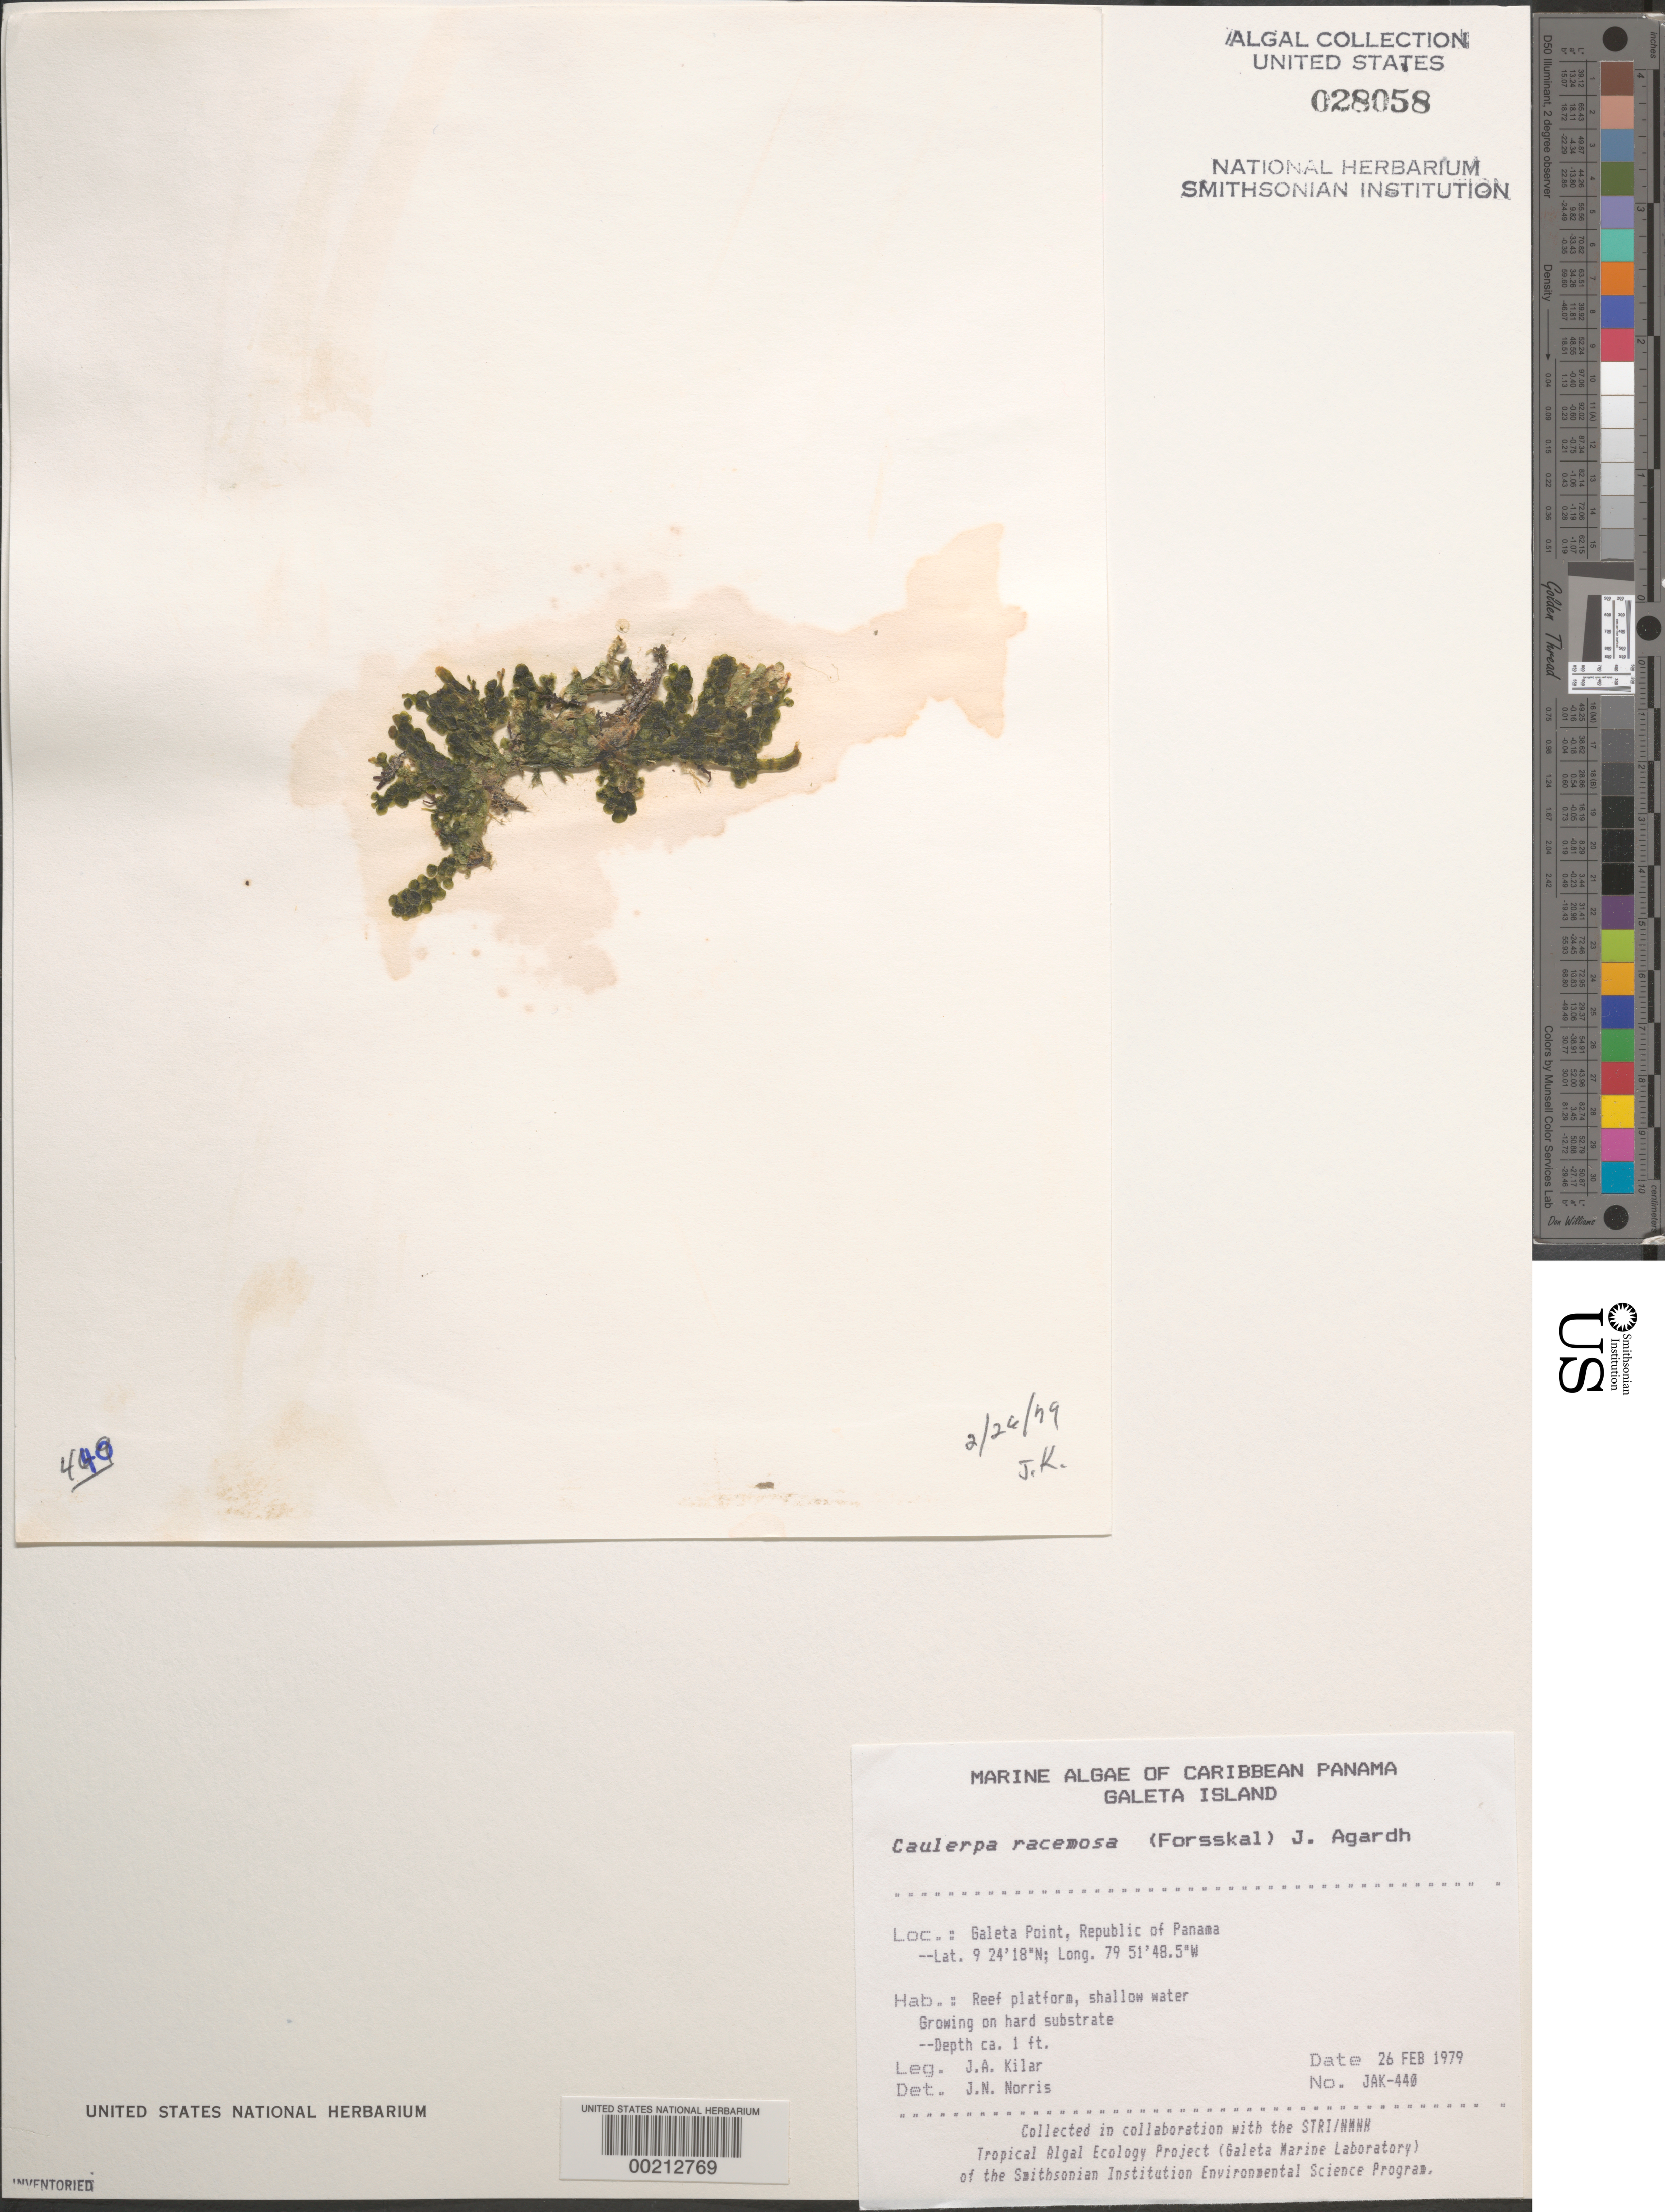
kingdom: Plantae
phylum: Chlorophyta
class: Ulvophyceae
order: Bryopsidales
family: Caulerpaceae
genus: Caulerpa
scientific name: Caulerpa racemosa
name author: (Forssk.) J. Agardh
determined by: Norris, James N.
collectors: J. A. Kilar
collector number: JAK-440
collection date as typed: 26 Feb 1979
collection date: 1979-02-26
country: Panama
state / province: Colón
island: Galeta Island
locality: Galeta Point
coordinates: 9 24' 18" N, 79 51' 48.5" W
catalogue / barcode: US 28058